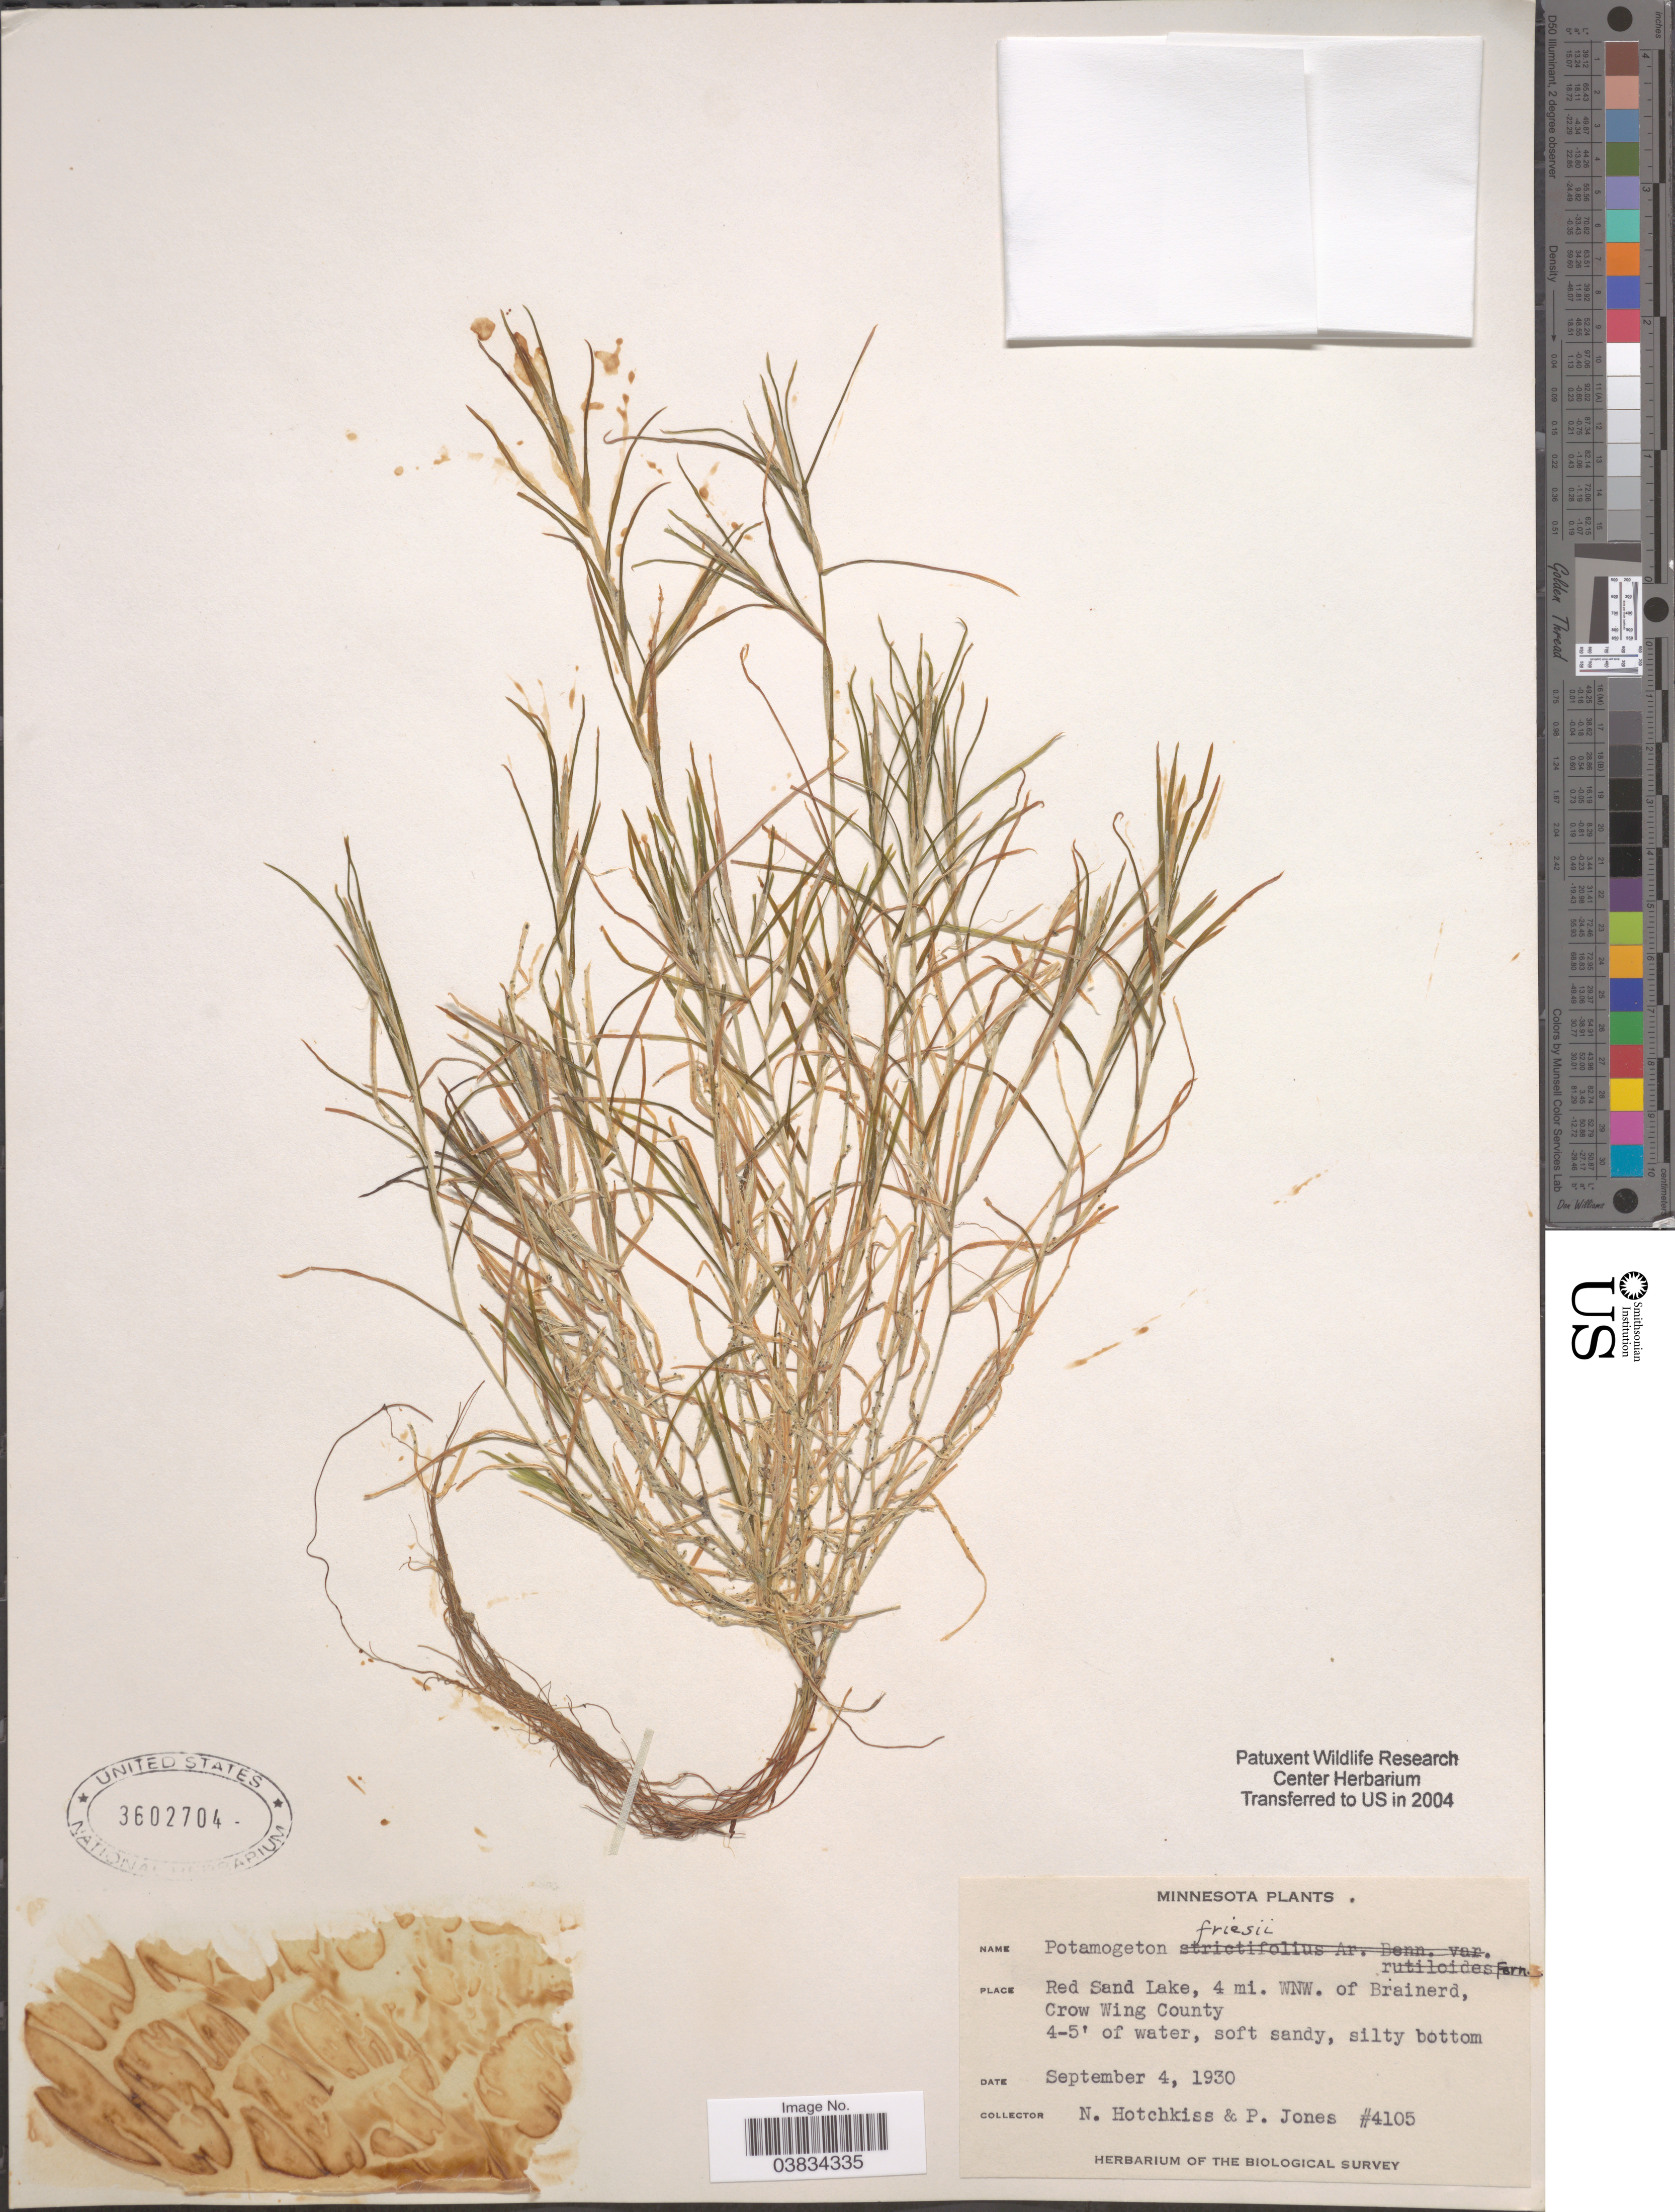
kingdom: Plantae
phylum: Tracheophyta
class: Liliopsida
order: Alismatales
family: Potamogetonaceae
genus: Potamogeton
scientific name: Potamogeton friesii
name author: Rupr.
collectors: N. Hotchkiss & P. Jones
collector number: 4105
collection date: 1930-09-04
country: United States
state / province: Minnesota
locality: Red Sand Lake, 4 mi. WNW. of Brainerd, Crow Wing County.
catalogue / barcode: US 3602704